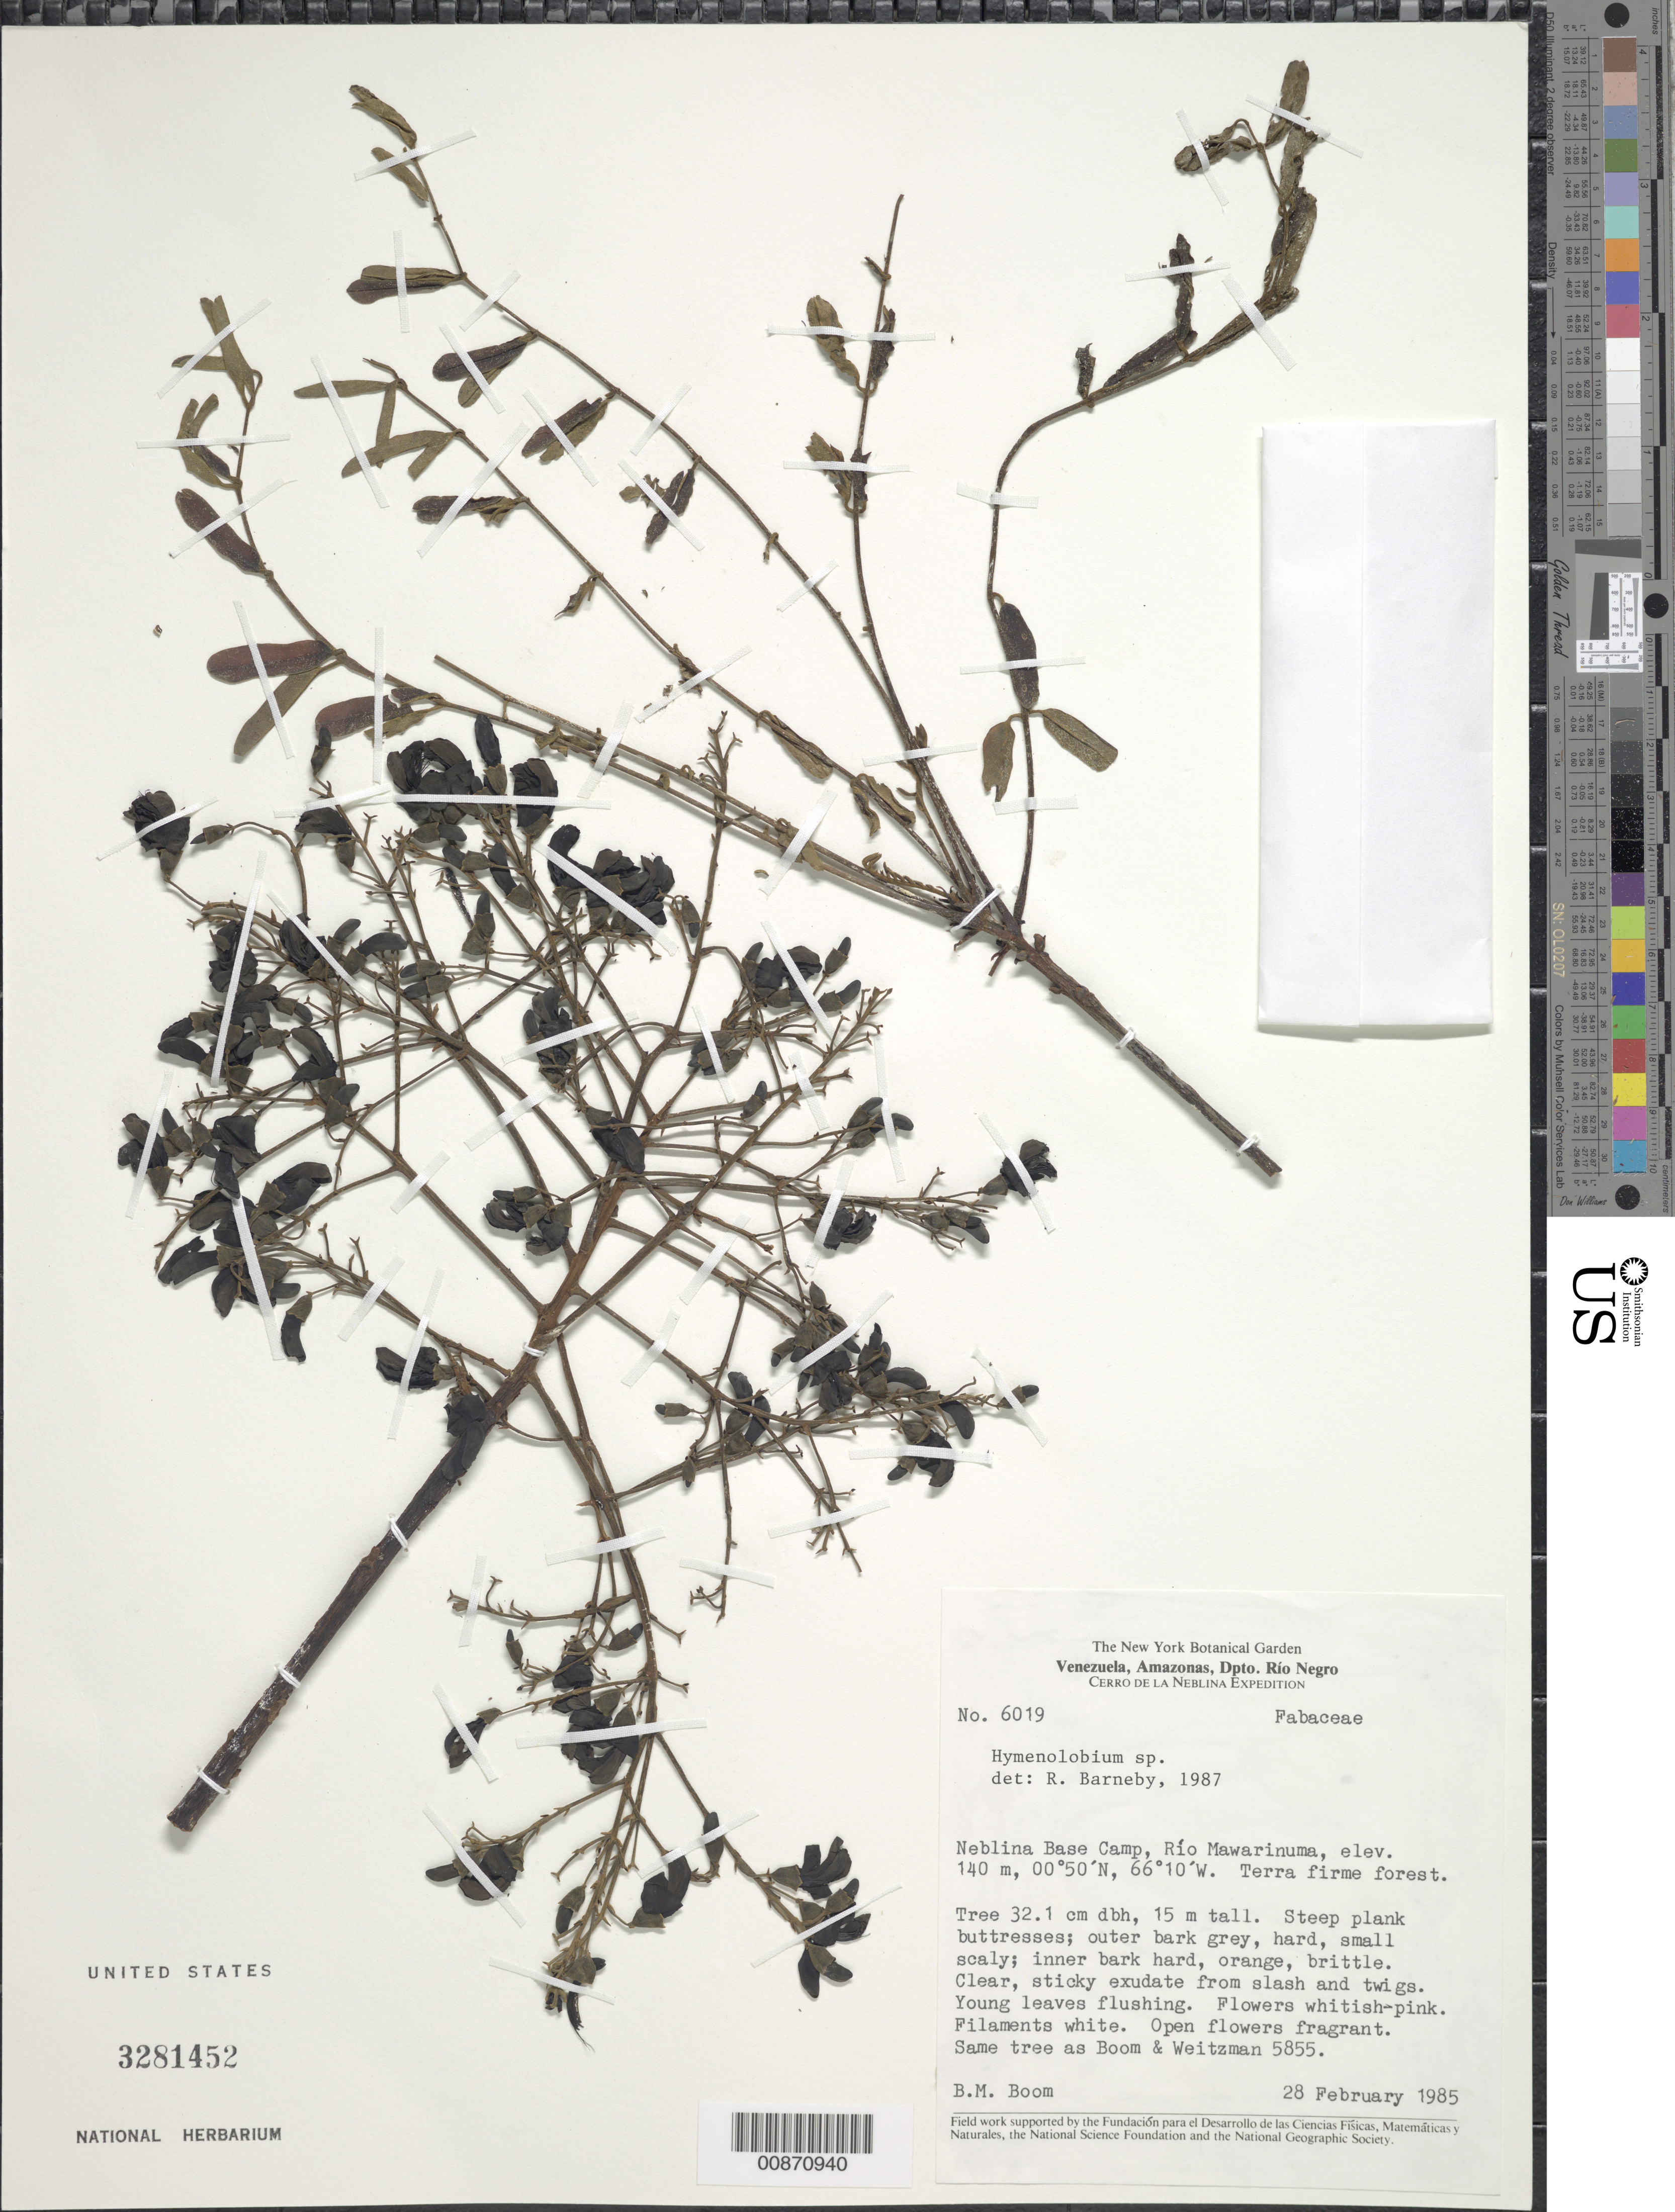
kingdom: Plantae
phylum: Tracheophyta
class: Magnoliopsida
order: Fabales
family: Fabaceae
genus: Hymenolobium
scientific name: Hymenolobium sp.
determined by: Barneby, Rupert C., (NY)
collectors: B. M. Boom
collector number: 6019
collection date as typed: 28-Feb-85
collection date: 1985-02-28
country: Venezuela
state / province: Amazonas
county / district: Río Negro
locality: Cerro de la Neblina Base Camp, Río Mawarinuma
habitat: Terra firme forest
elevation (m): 140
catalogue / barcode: US 3281452